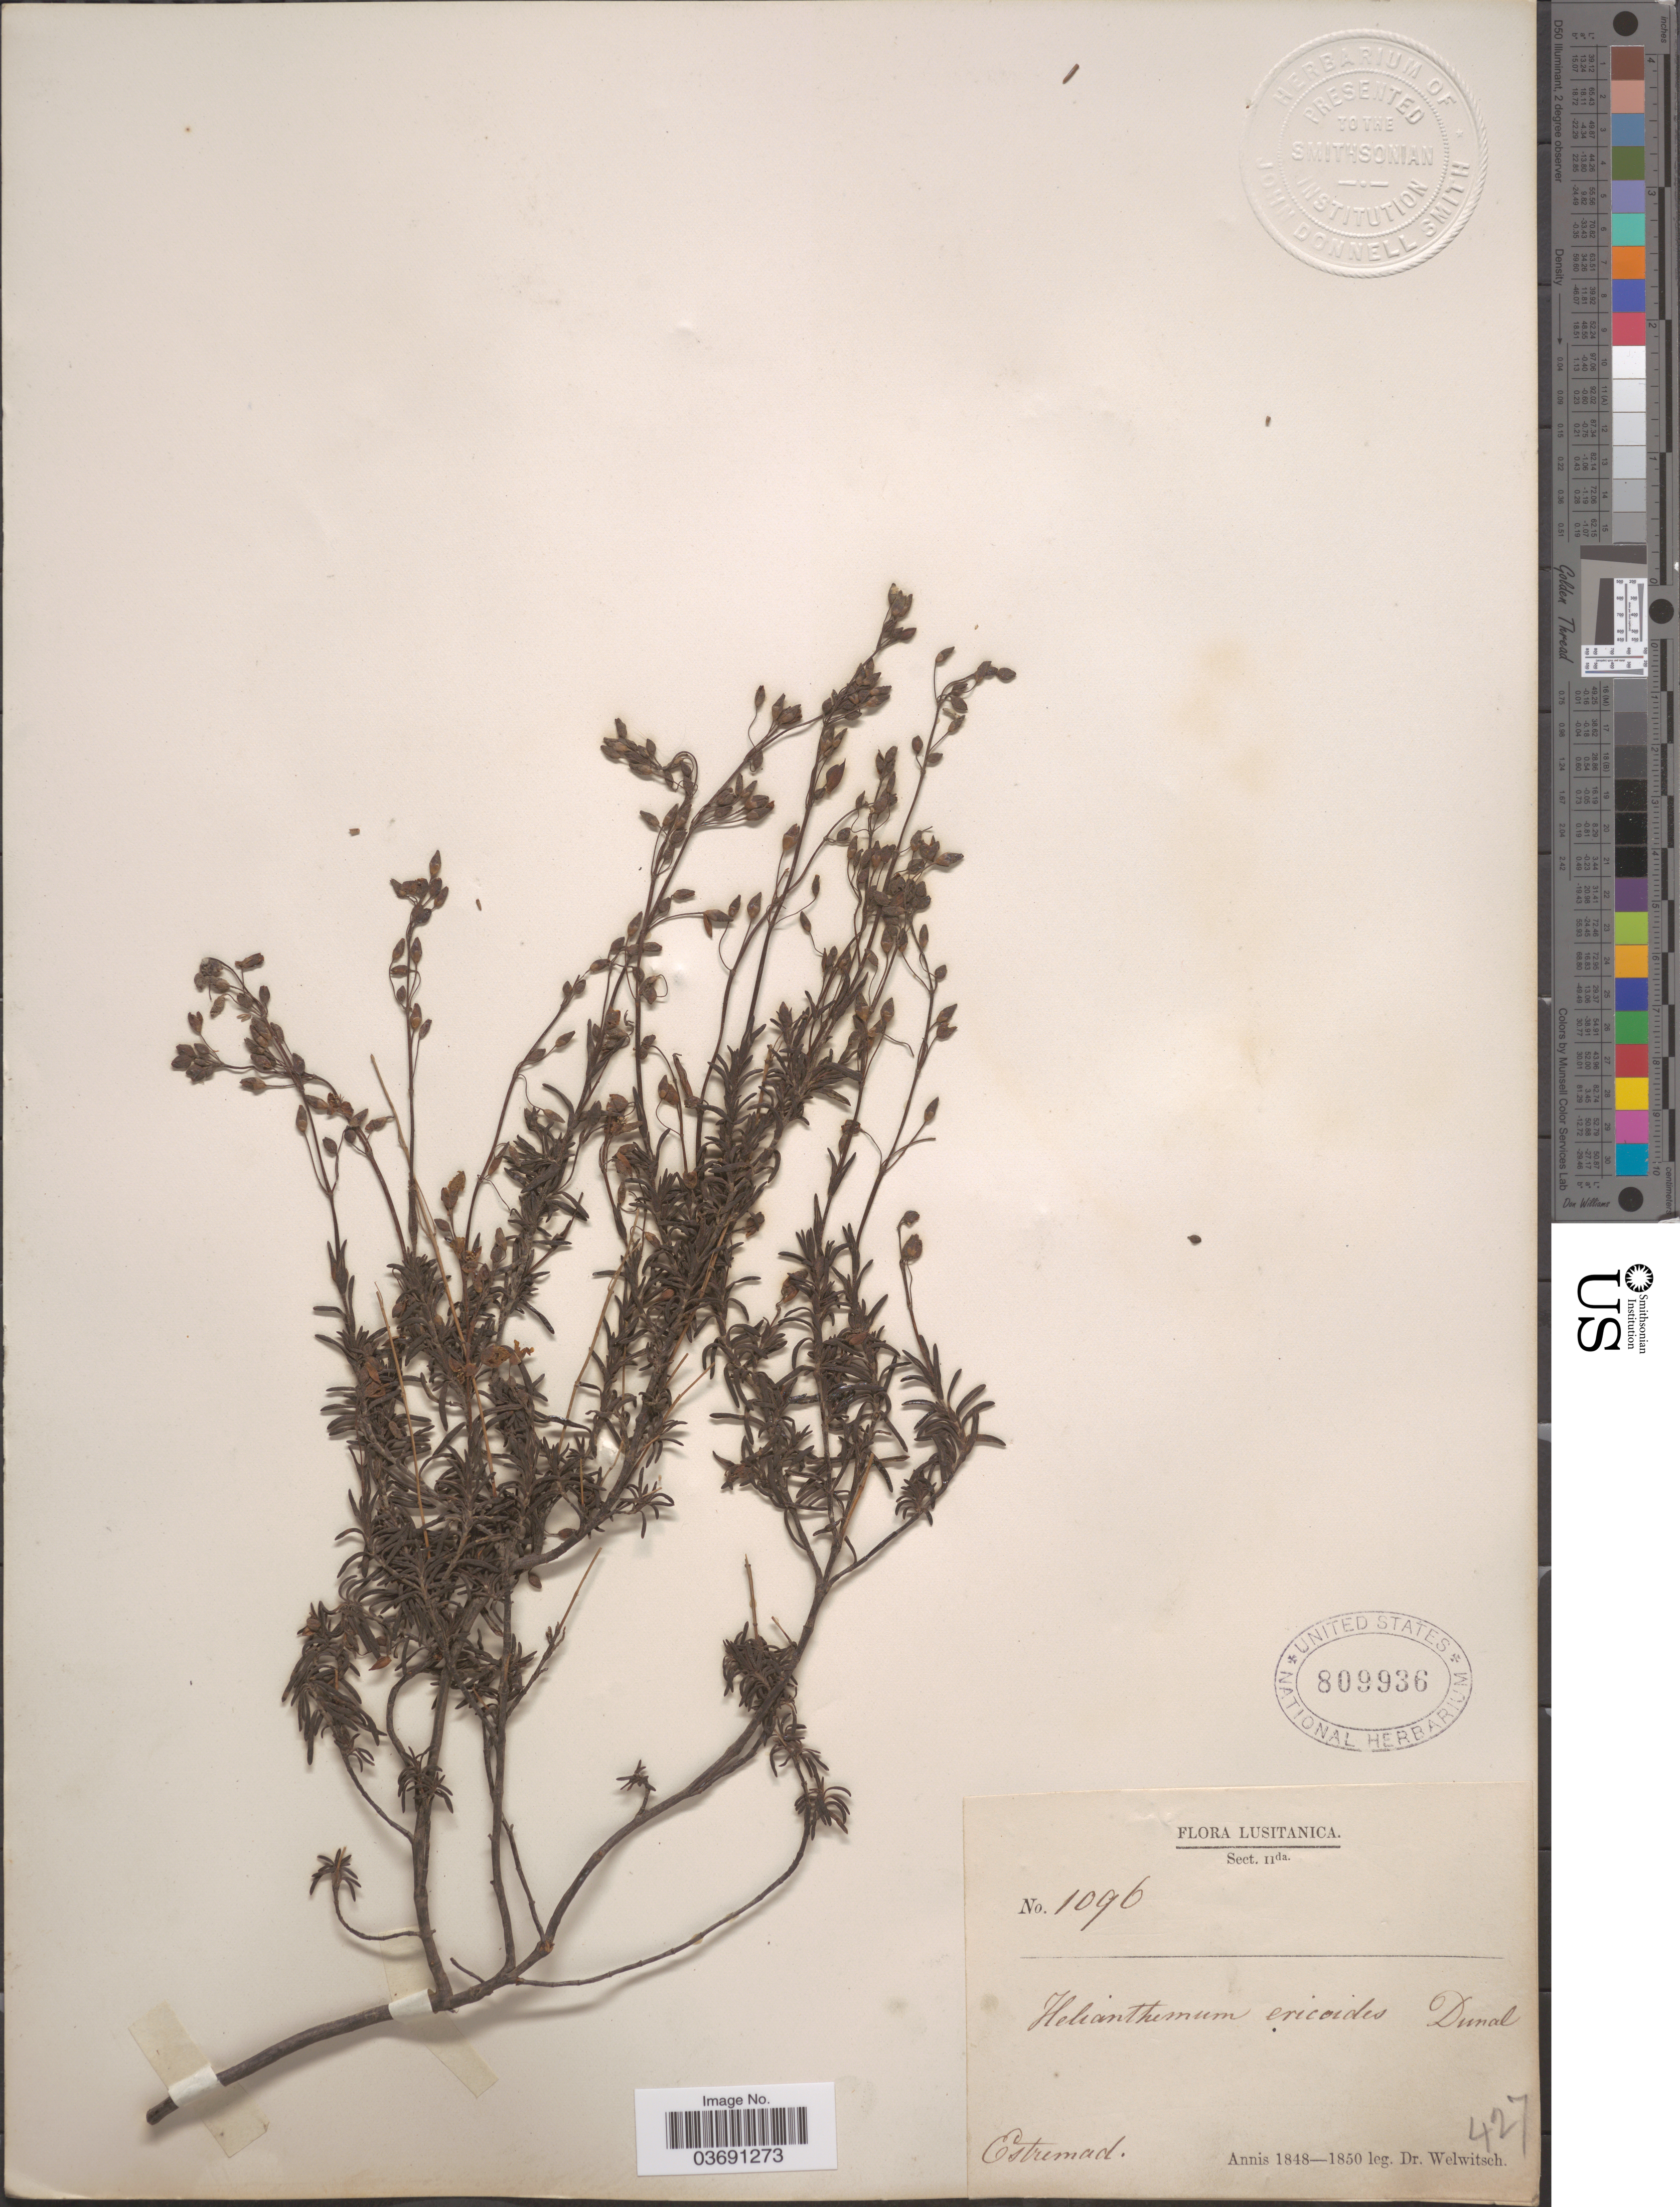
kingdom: Plantae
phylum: Tracheophyta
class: Magnoliopsida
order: Malvales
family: Cistaceae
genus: Fumana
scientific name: Fumana ericoides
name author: (Cav.) Gand.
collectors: -. Welwitsch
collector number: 1096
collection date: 1848/1850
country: Portugal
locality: Lusitanica. Estremad.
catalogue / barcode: US 809936